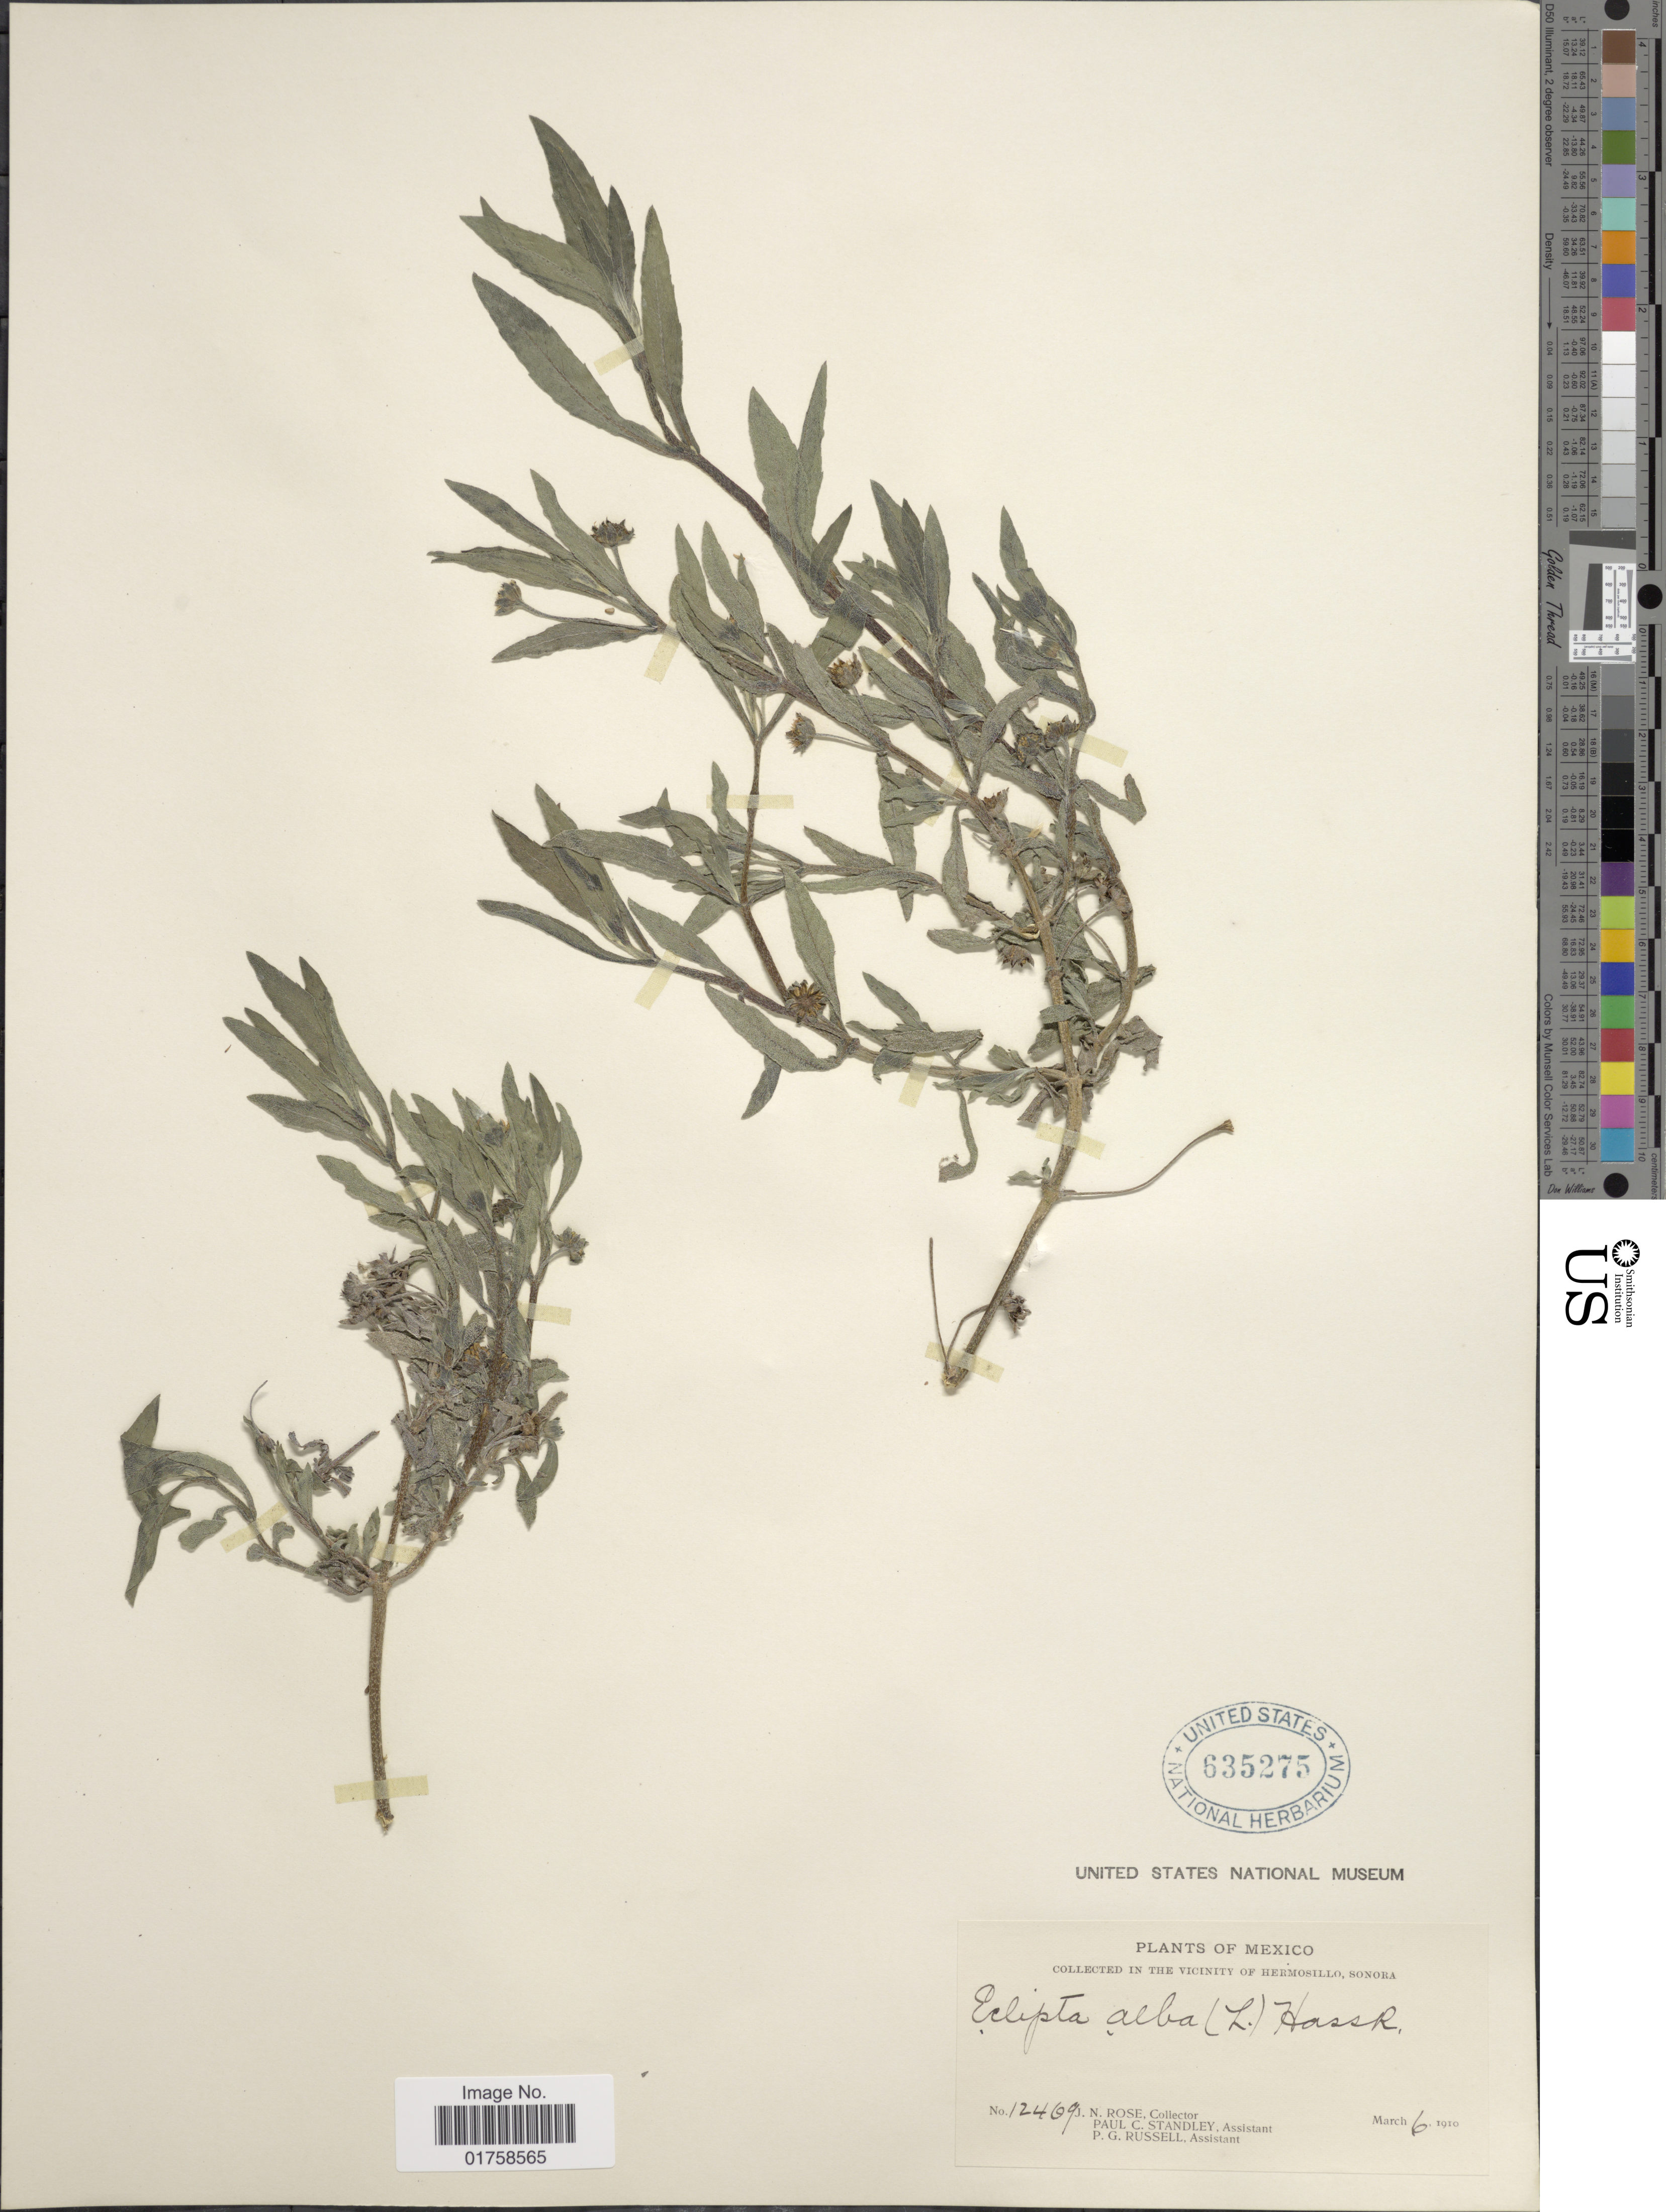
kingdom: Plantae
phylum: Tracheophyta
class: Magnoliopsida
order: Asterales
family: Asteraceae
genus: Eclipta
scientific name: Eclipta alba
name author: (L.) Hassk.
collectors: J. N. Rose, P. C. Standley & P. G. Russell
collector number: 12469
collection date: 1910-03-06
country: Mexico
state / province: Sonora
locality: Mexico. in the vicinity of Hermosillo, Sonora.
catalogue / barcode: US 635275